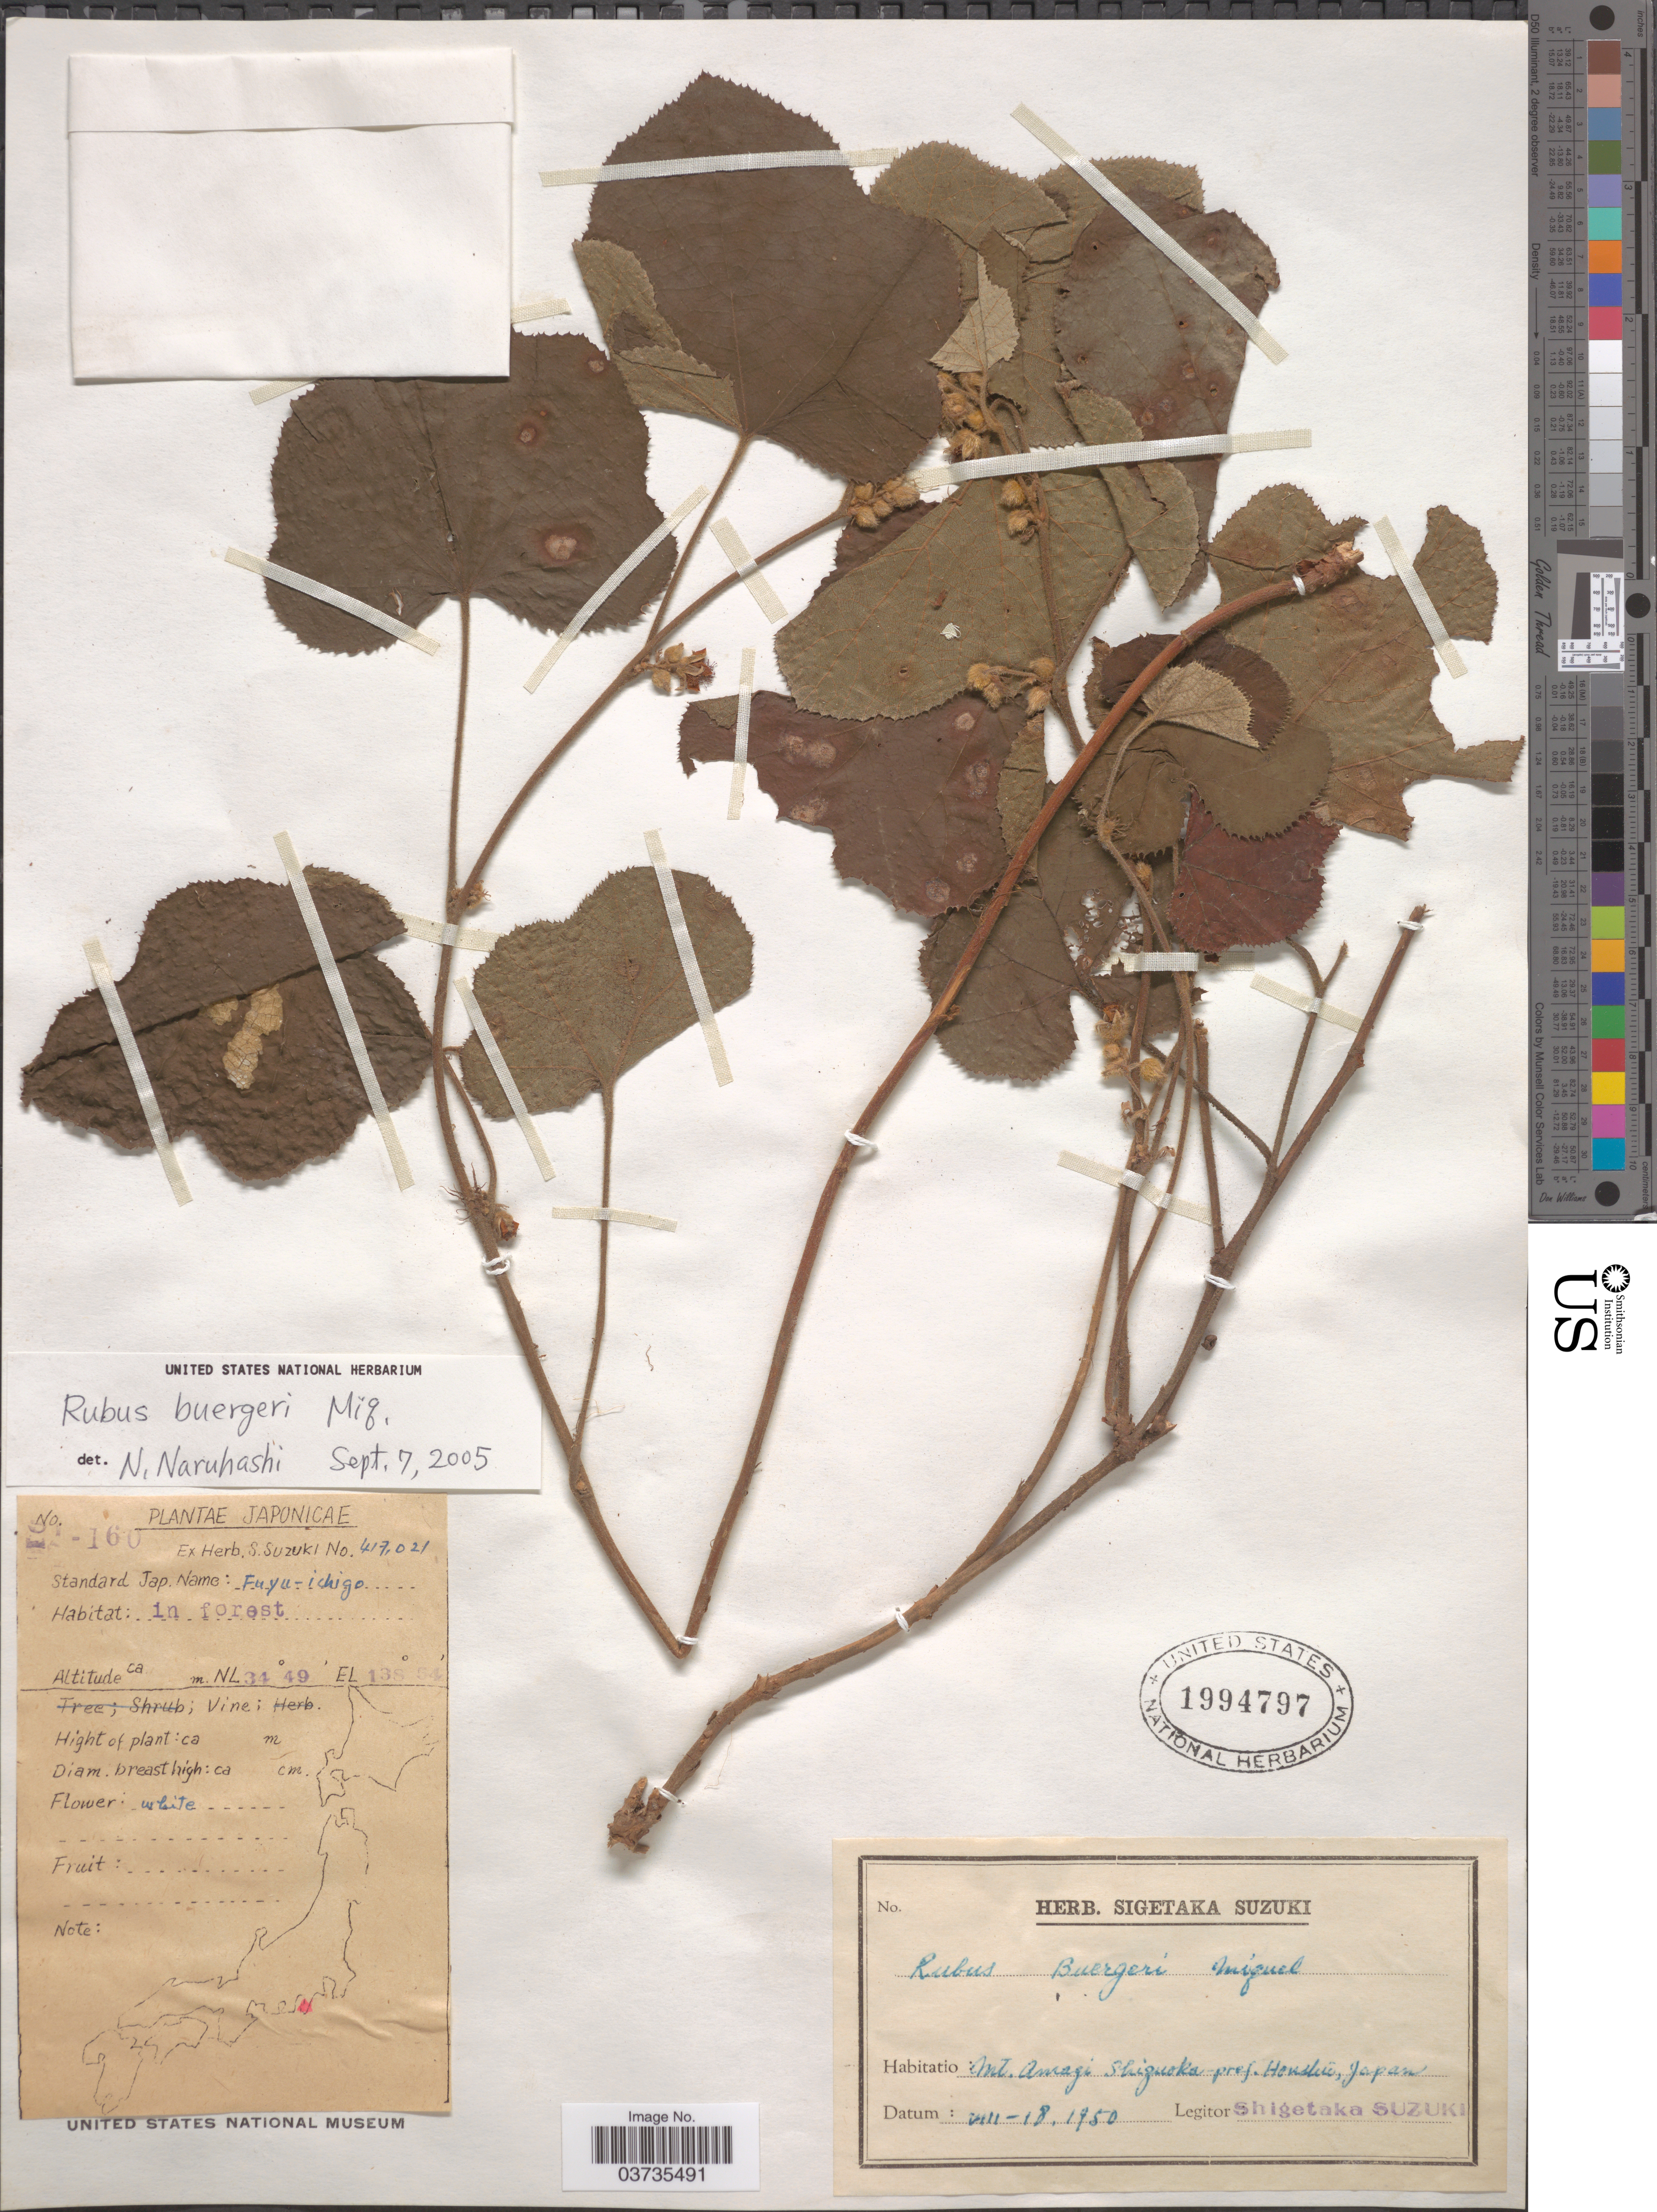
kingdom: Plantae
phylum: Tracheophyta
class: Magnoliopsida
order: Rosales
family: Rosaceae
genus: Rubus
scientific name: Rubus buergeri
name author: Miq.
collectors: S. Suzuki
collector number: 160*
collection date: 1950-08-18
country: Japan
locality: Mt. Amagi, Shiguoka - Pref. Honshu.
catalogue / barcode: US 1994797